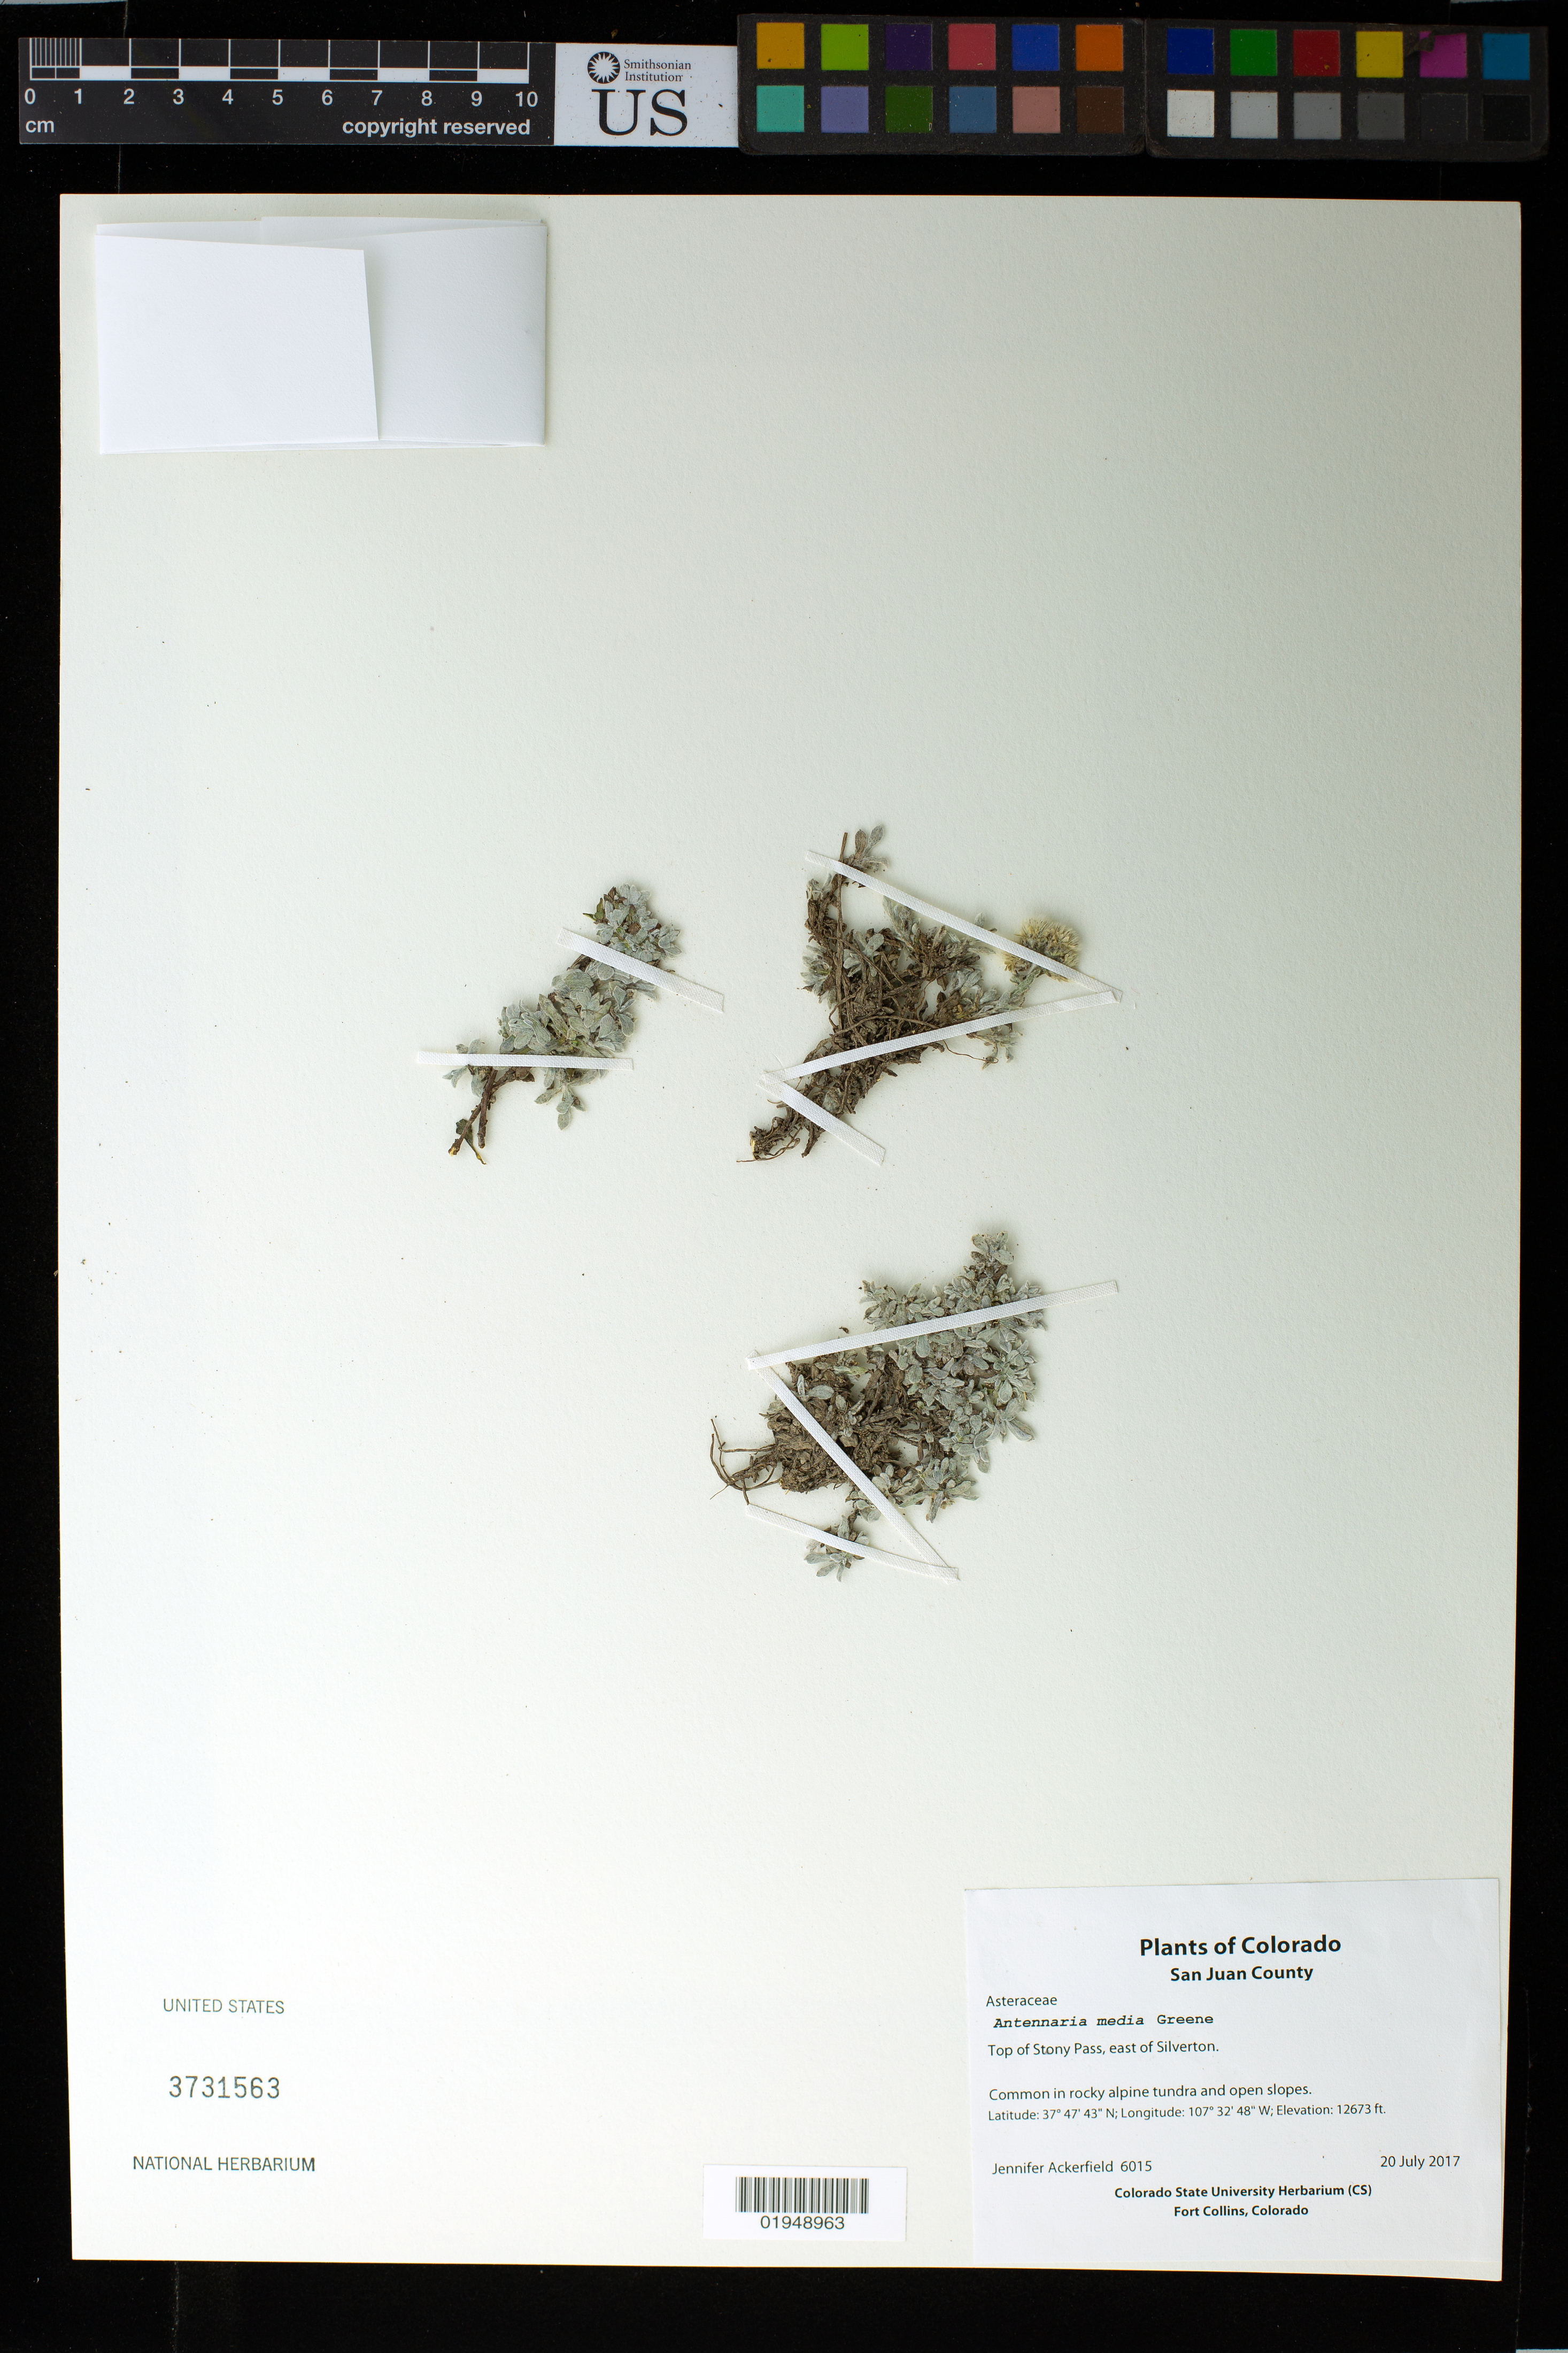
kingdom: Plantae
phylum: Tracheophyta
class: Magnoliopsida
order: Asterales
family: Asteraceae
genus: Antennaria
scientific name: Antennaria media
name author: Greene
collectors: J. Ackerfield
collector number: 6015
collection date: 2017-07-20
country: United States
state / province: Colorado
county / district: San Juan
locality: East of Silverton, top of Stony Pass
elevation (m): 3863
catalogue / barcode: US 3731563